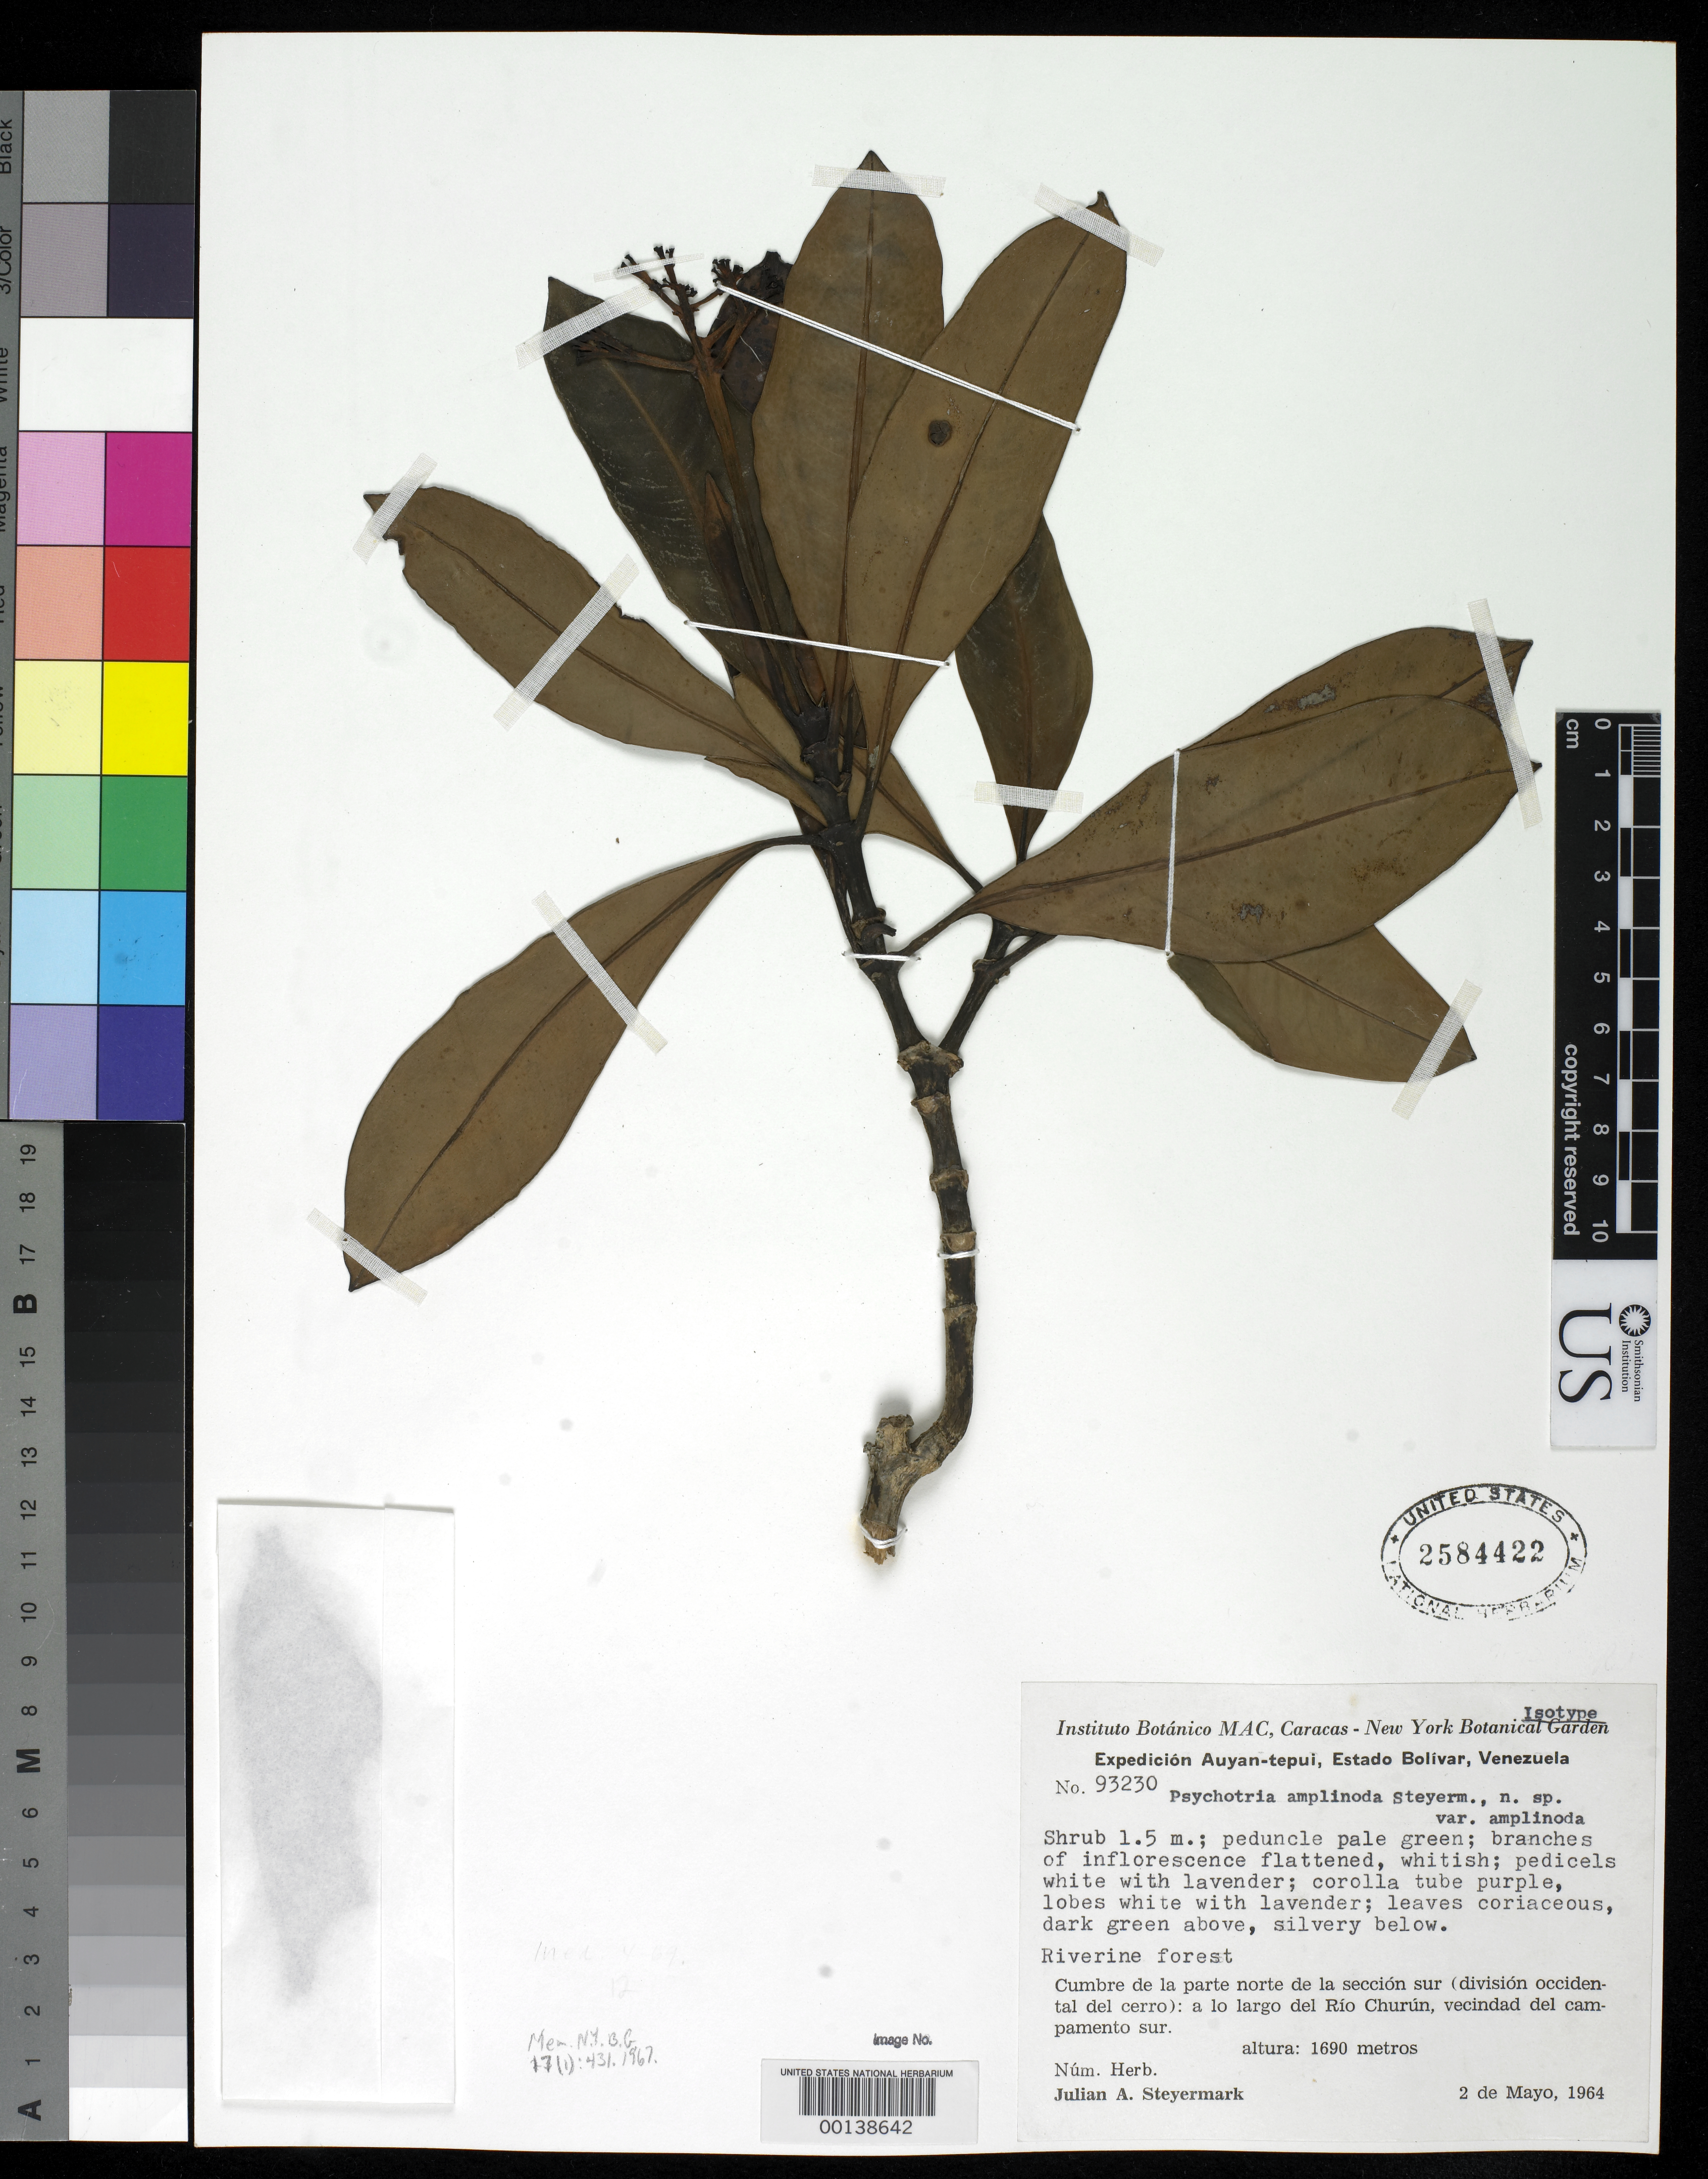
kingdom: Plantae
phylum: Tracheophyta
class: Magnoliopsida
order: Gentianales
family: Rubiaceae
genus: Psychotria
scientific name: Psychotria amplinoda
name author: Steyerm.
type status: Isotype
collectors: J. Steyermark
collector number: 93230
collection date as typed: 02 May 1964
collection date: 1964-05-02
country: Venezuela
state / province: Bolivar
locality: Auyan-tepui, a lo Largo del Rio Churun.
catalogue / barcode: US 2584422